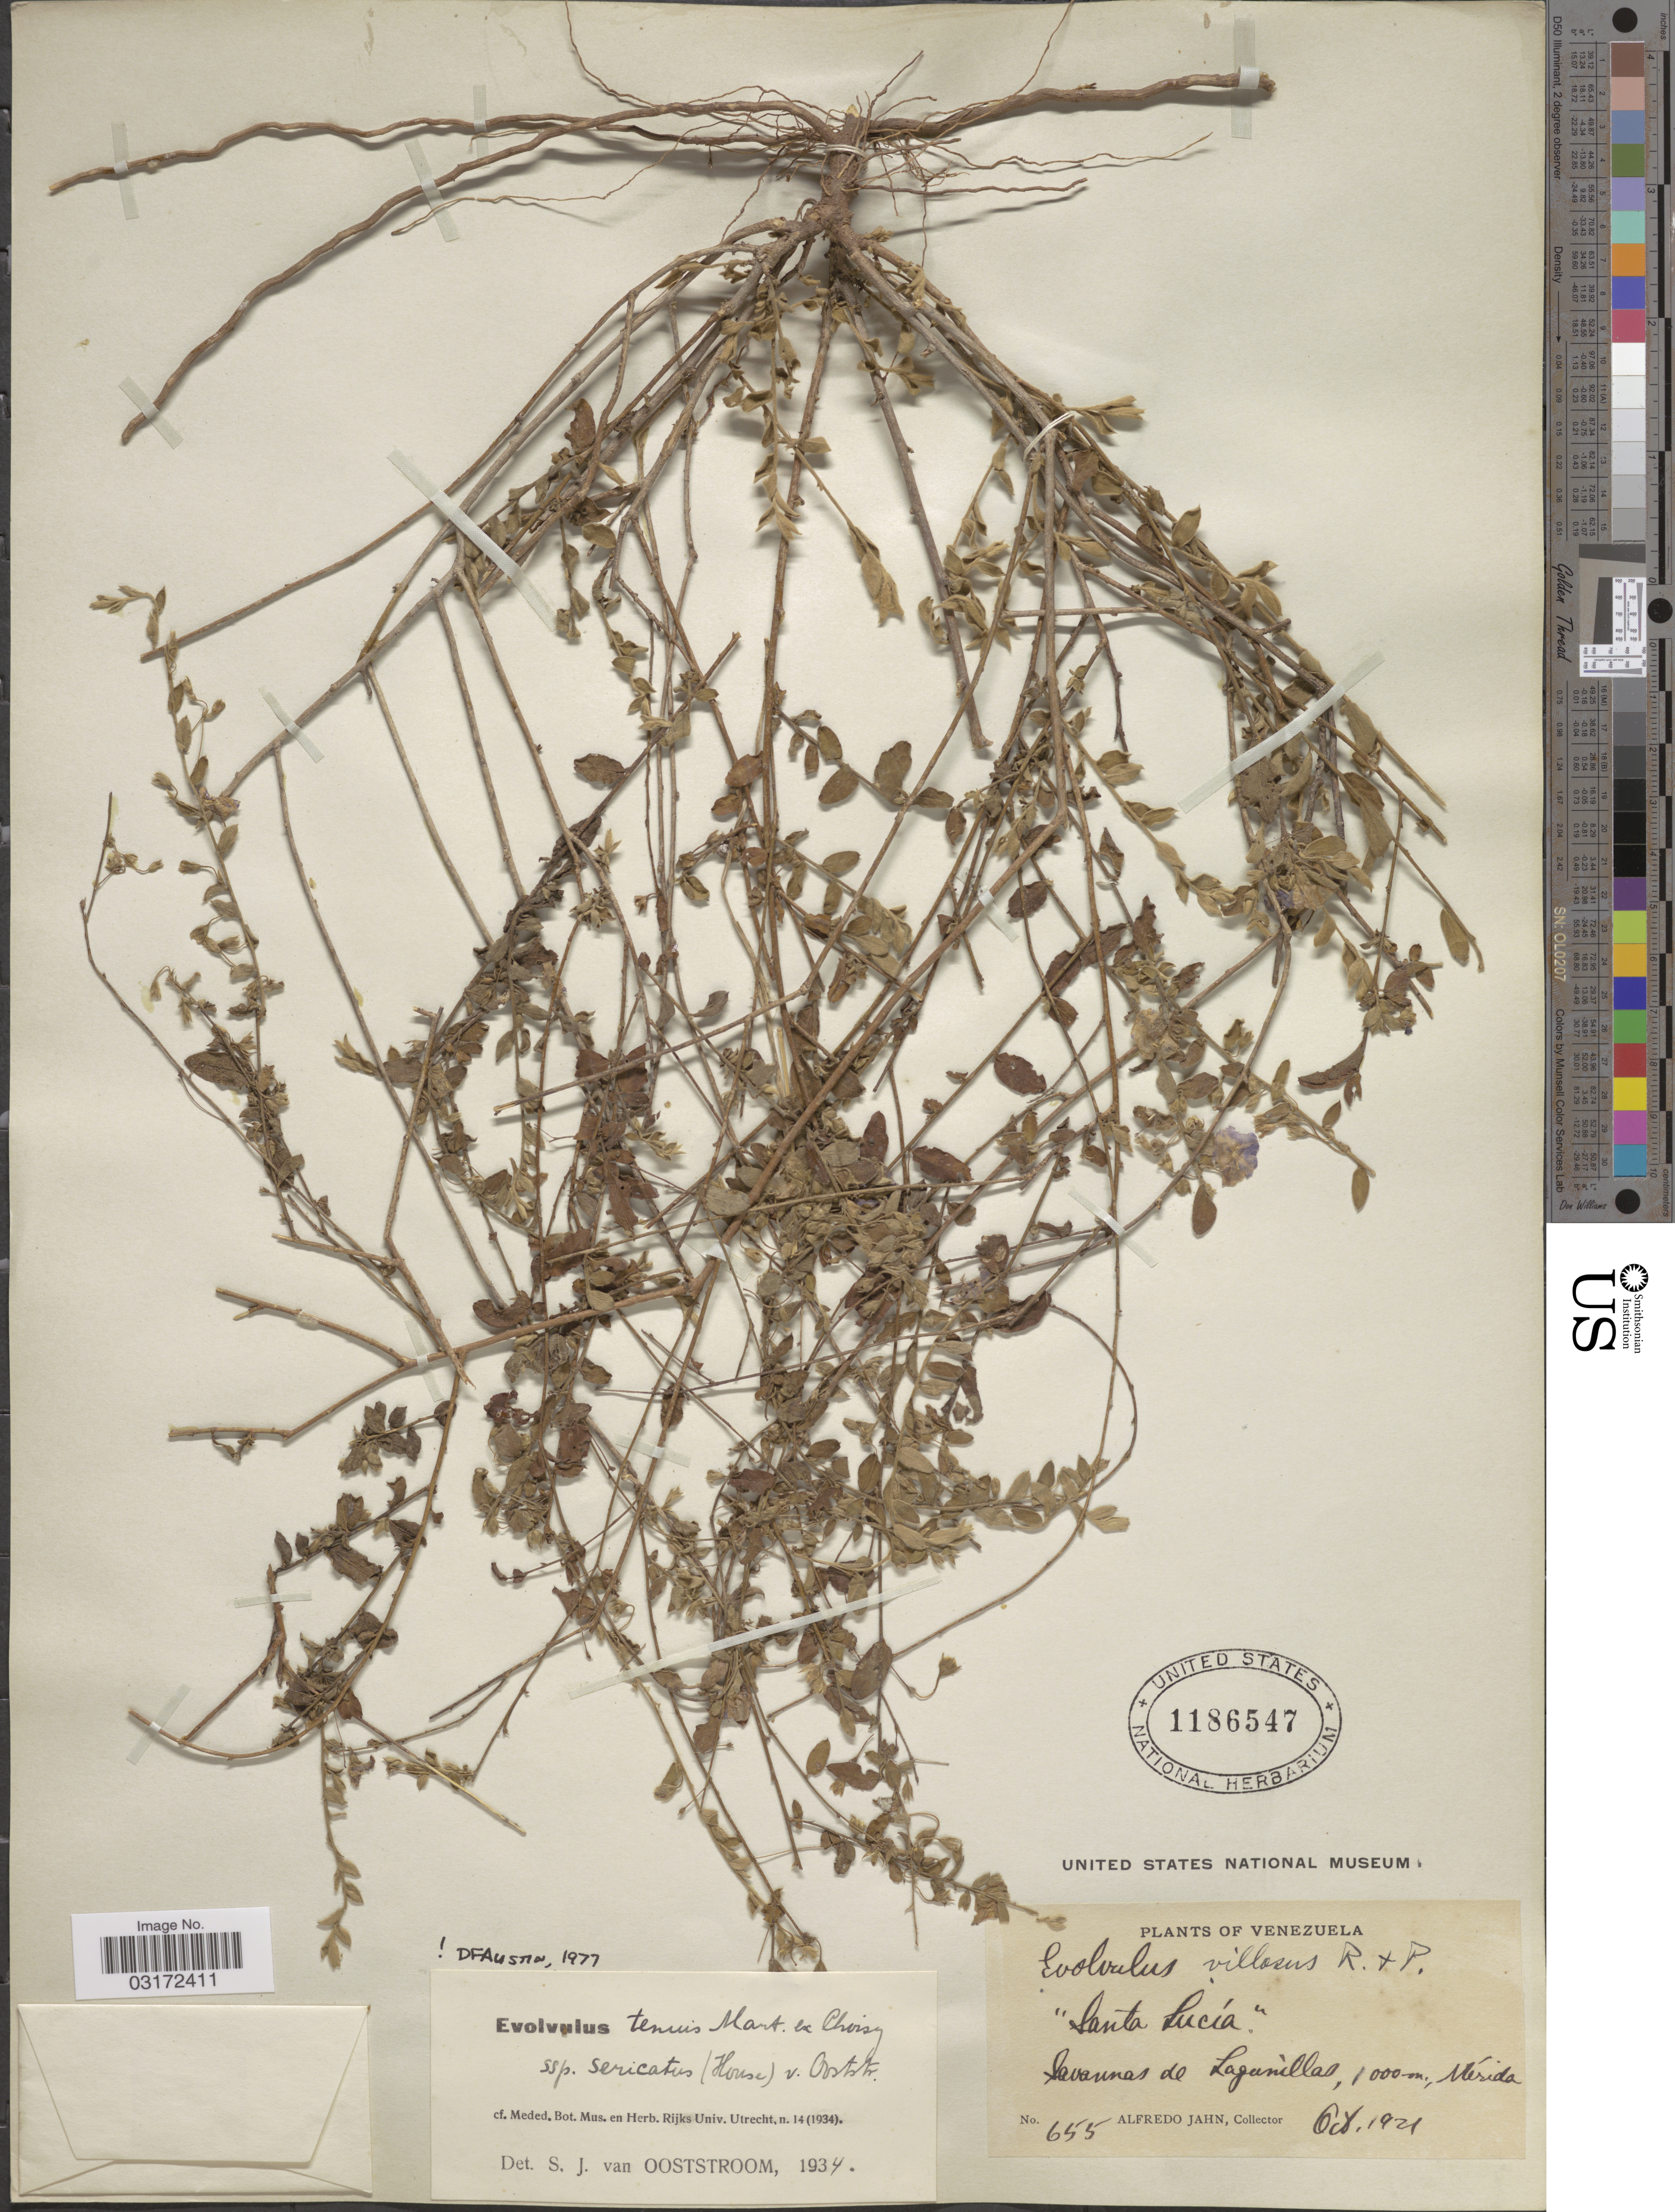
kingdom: Plantae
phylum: Tracheophyta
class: Magnoliopsida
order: Solanales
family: Convolvulaceae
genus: Evolvulus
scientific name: Evolvulus tenuis subsp. sericatus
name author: (House) Ooststr.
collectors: A. Jahn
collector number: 655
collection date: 1921-10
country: Venezuela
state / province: Mérida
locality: Santa Lucía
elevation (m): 1000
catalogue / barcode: US 1186547